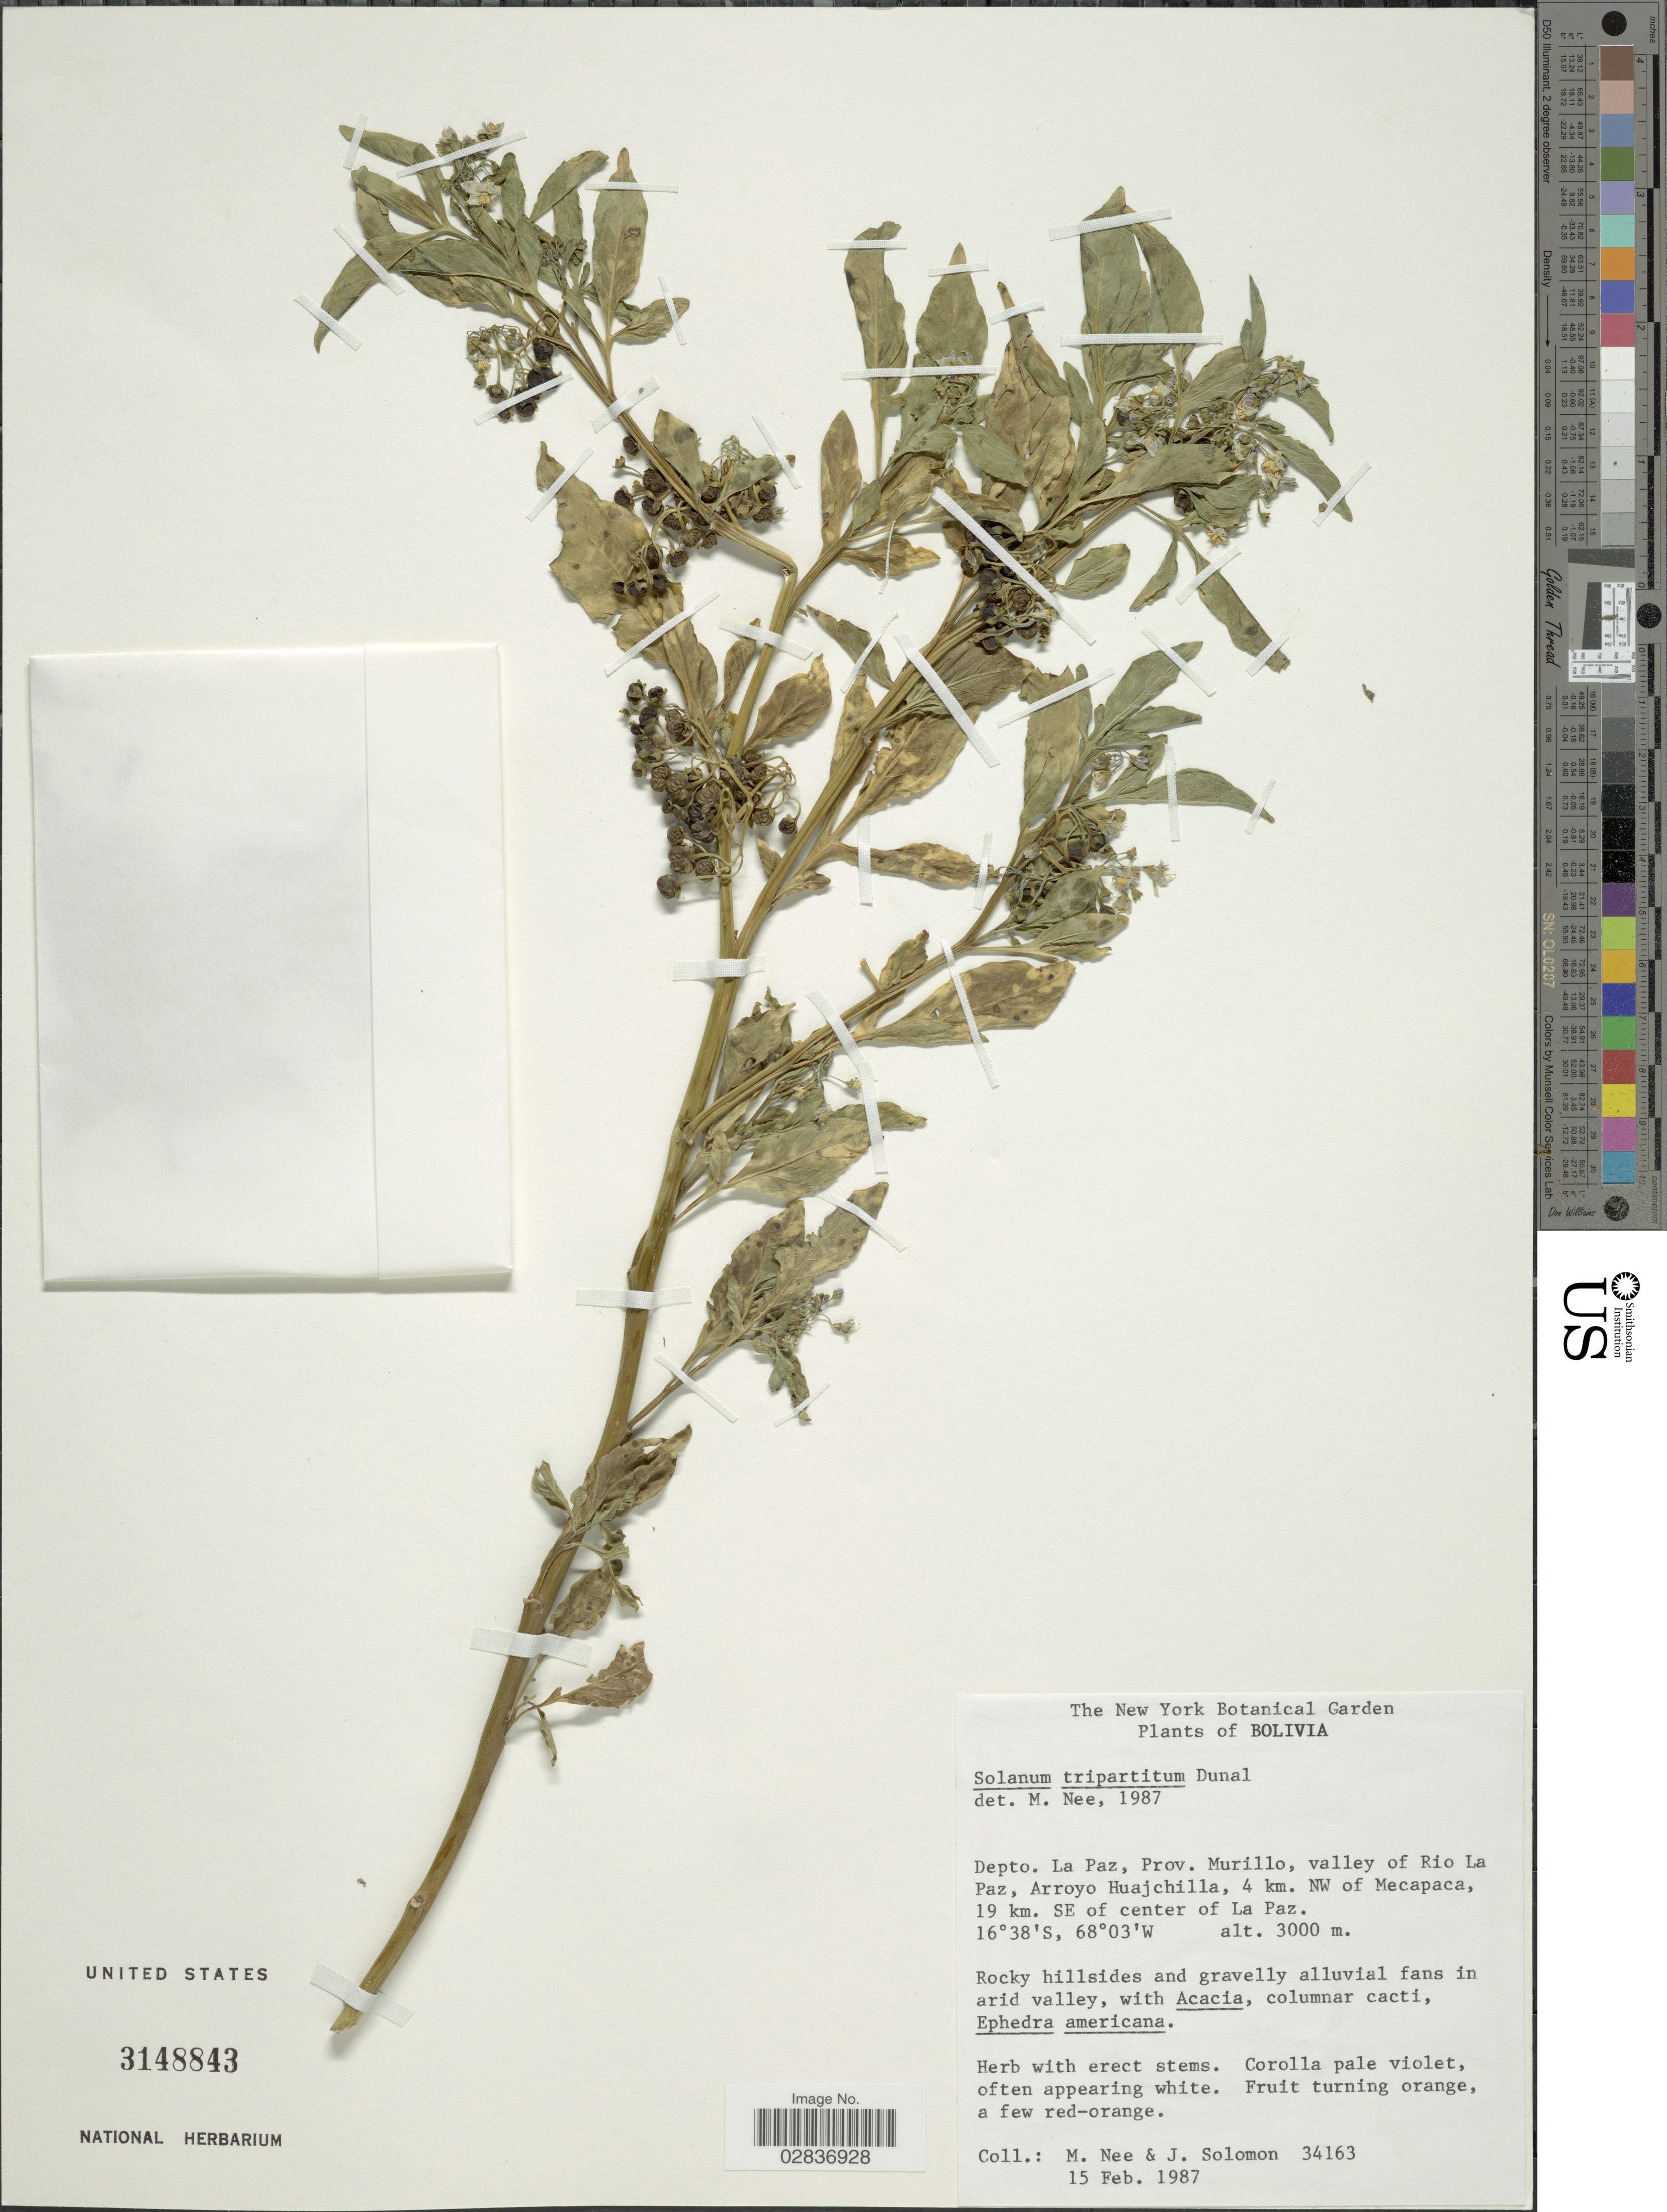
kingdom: Plantae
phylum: Tracheophyta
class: Magnoliopsida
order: Solanales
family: Solanaceae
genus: Solanum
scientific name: Solanum tripartitum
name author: Dunal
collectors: M. Nee & J. Solomon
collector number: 34163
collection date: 1987-02-15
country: Bolivia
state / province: La Paz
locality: Dpto. La Paz: Prov. Murillo, valley of Rio La Paz, Arroyo Huajchilla, 4 km. NW of Mecapaca, 19 km. SE of center of La Paz.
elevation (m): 3000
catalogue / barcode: US 3148843